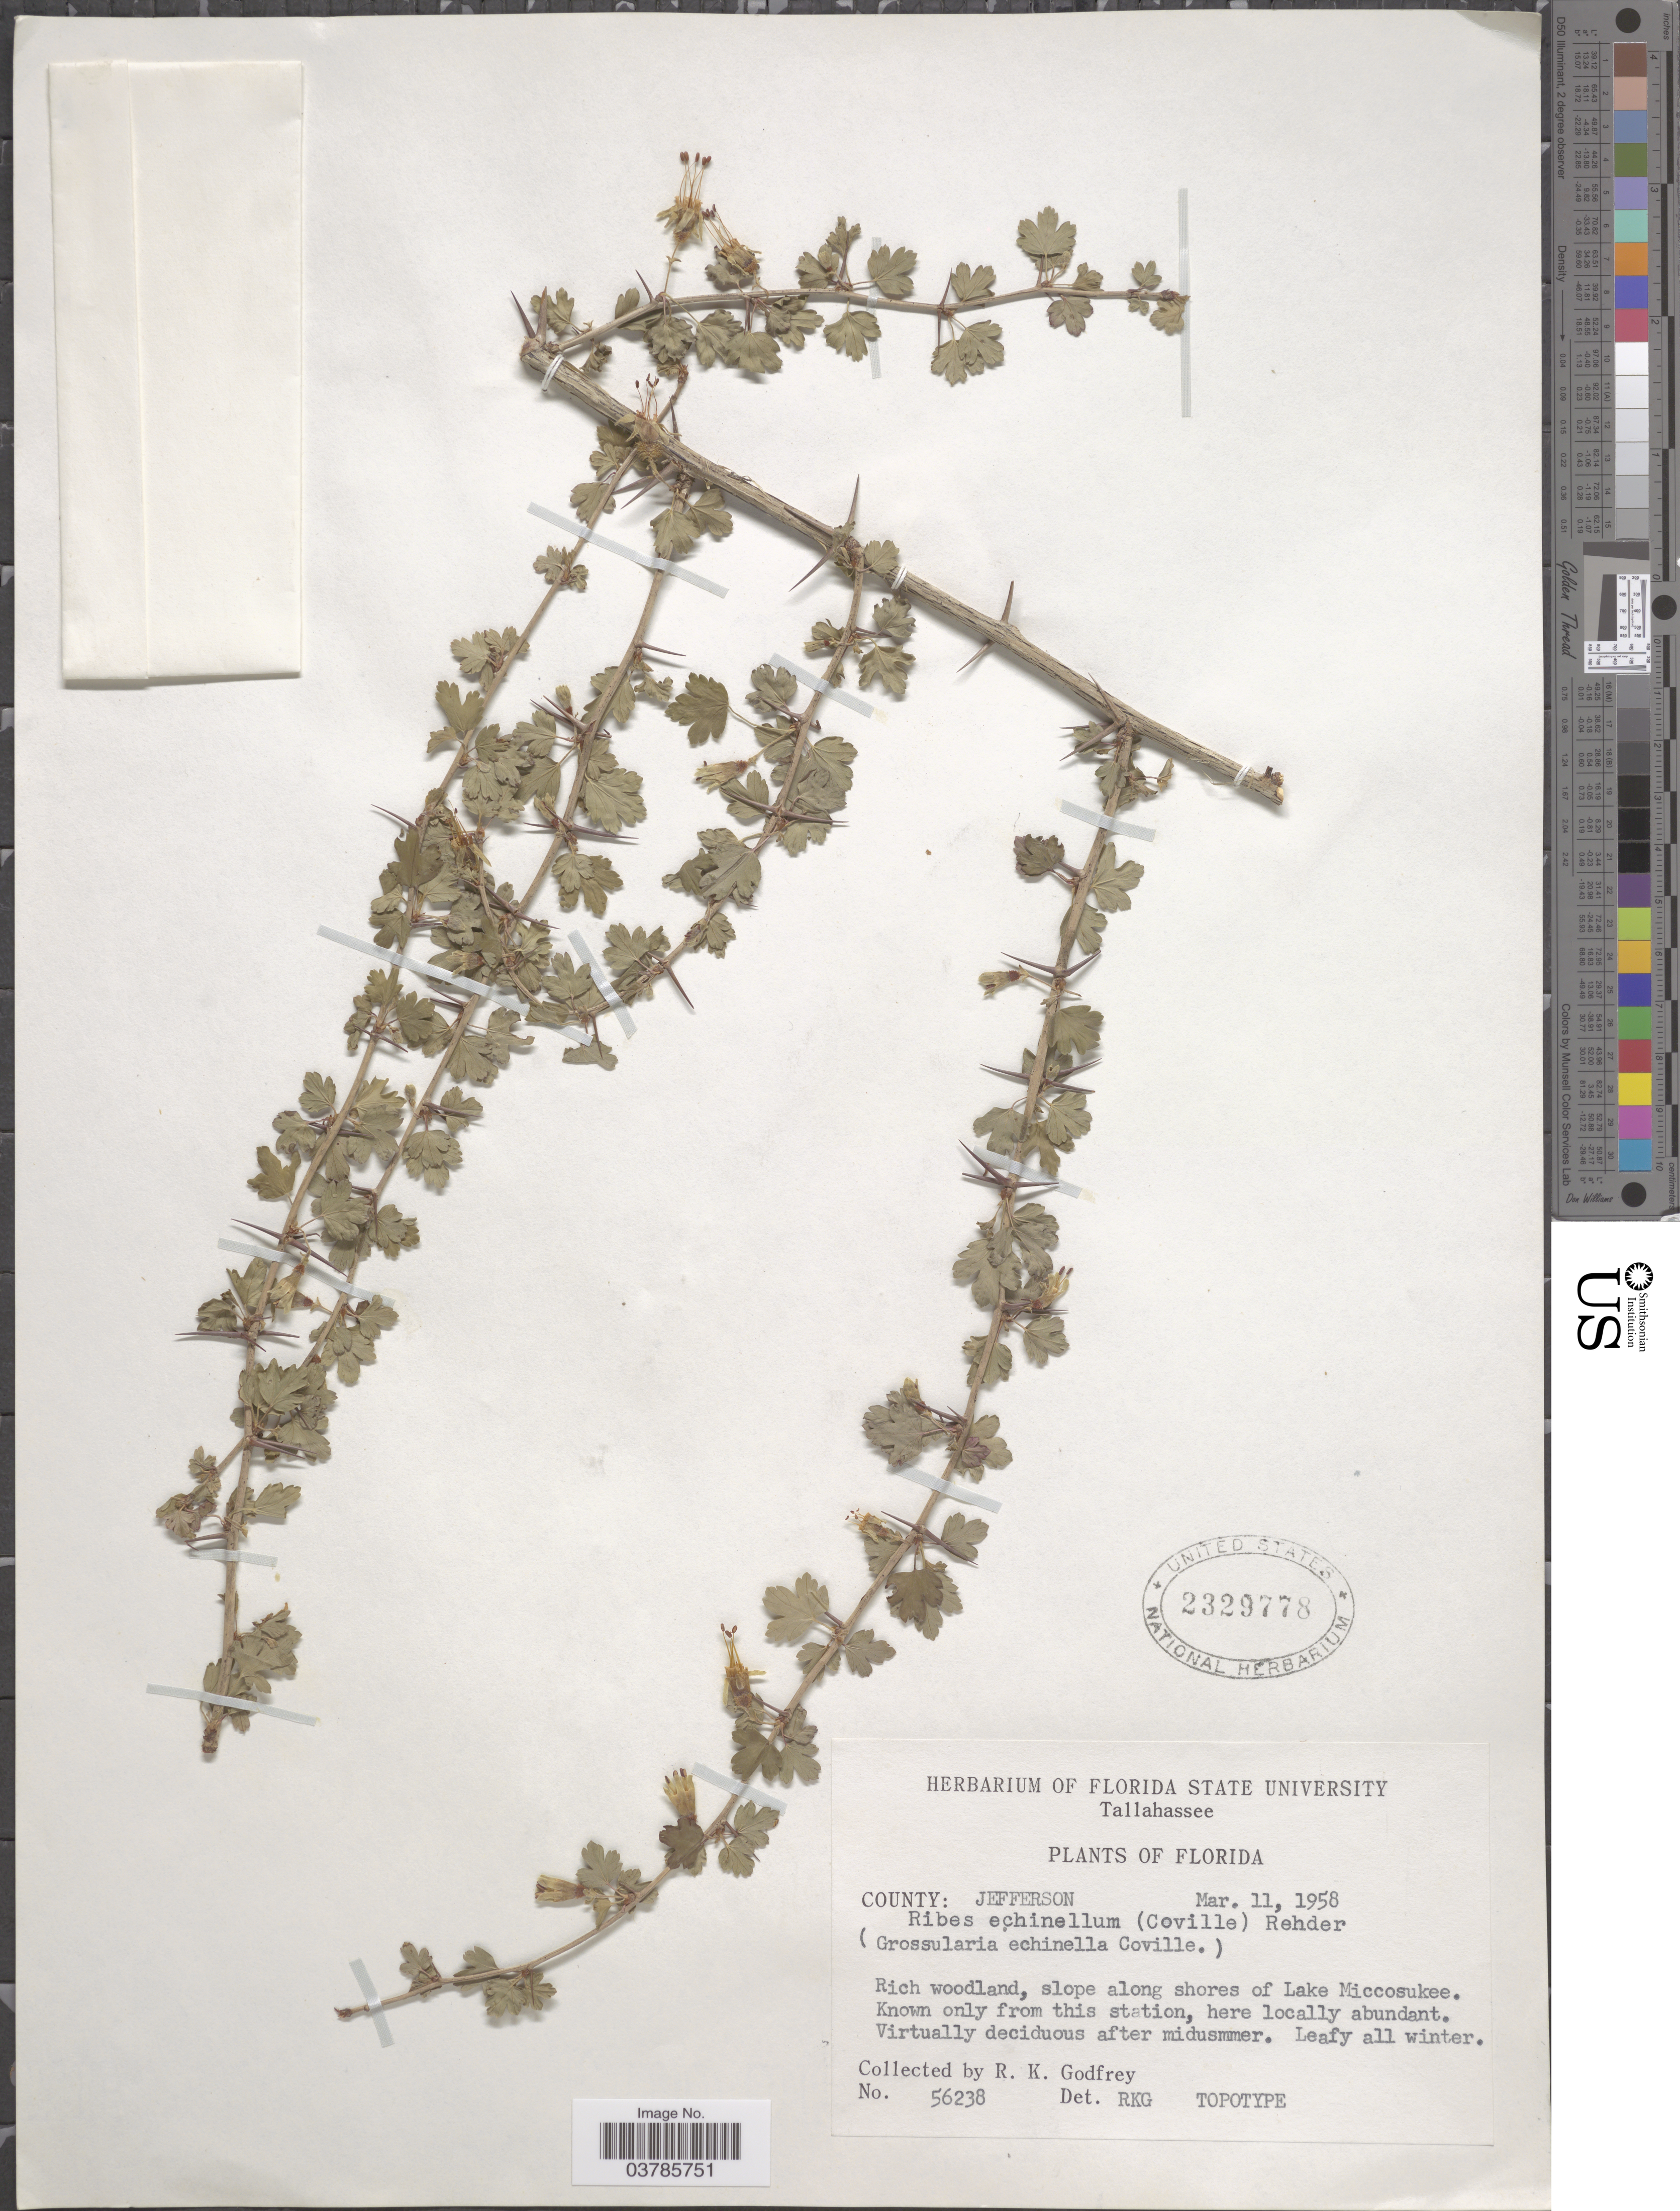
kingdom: Plantae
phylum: Tracheophyta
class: Magnoliopsida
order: Saxifragales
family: Grossulariaceae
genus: Ribes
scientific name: Ribes echinellum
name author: (Coville) Rehder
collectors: R. K. Godfrey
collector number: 56238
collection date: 1958-03-11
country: United States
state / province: Florida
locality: County: Jefferson. Rich woodland, slope along shores of Lake Miccosukee.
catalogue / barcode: US 2329778